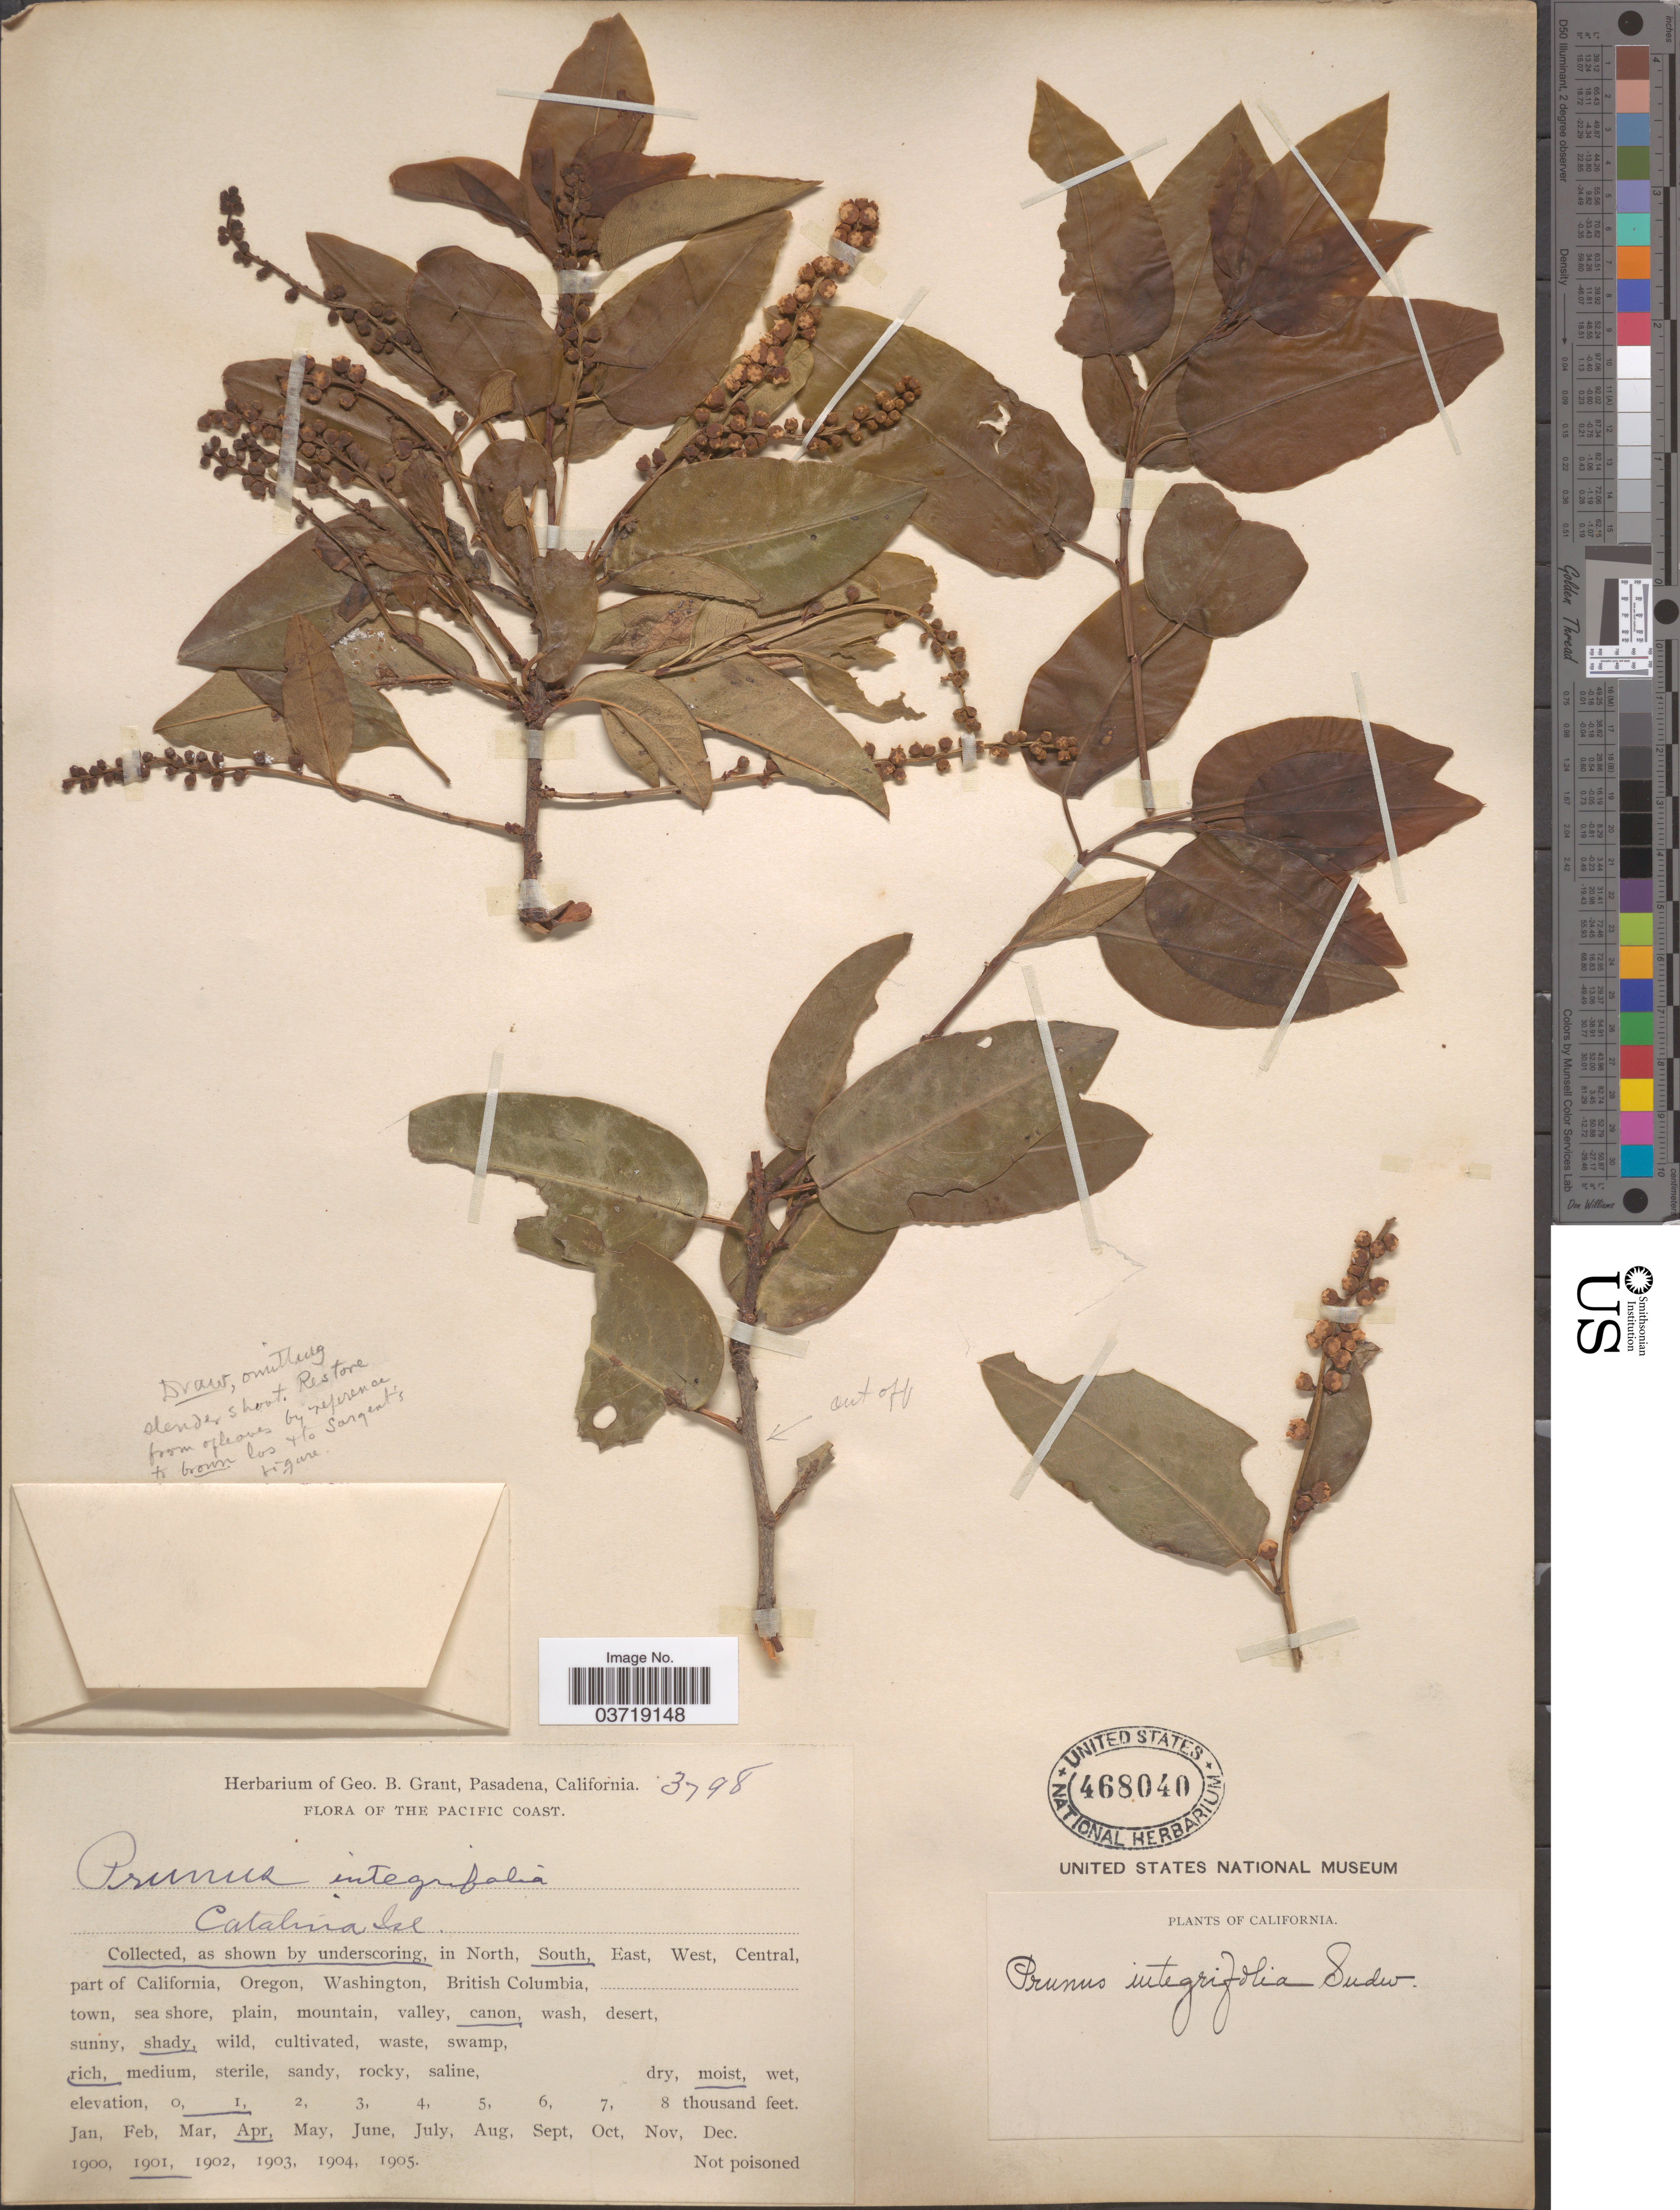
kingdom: Plantae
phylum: Tracheophyta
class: Magnoliopsida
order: Rosales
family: Rosaceae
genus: Prunus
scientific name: Prunus ilicifolia var. occidentalis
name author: K. Brandegee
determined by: Strong, Mark T., (BOT), Smithsonian Institution - National Museum of Natural History (UNITED STATES)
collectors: ex herb. Geo. B. Grant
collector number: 3798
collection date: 1901-04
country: United States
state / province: California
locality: The Pacific Coast. South California [unsure placement].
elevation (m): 305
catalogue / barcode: US 468040